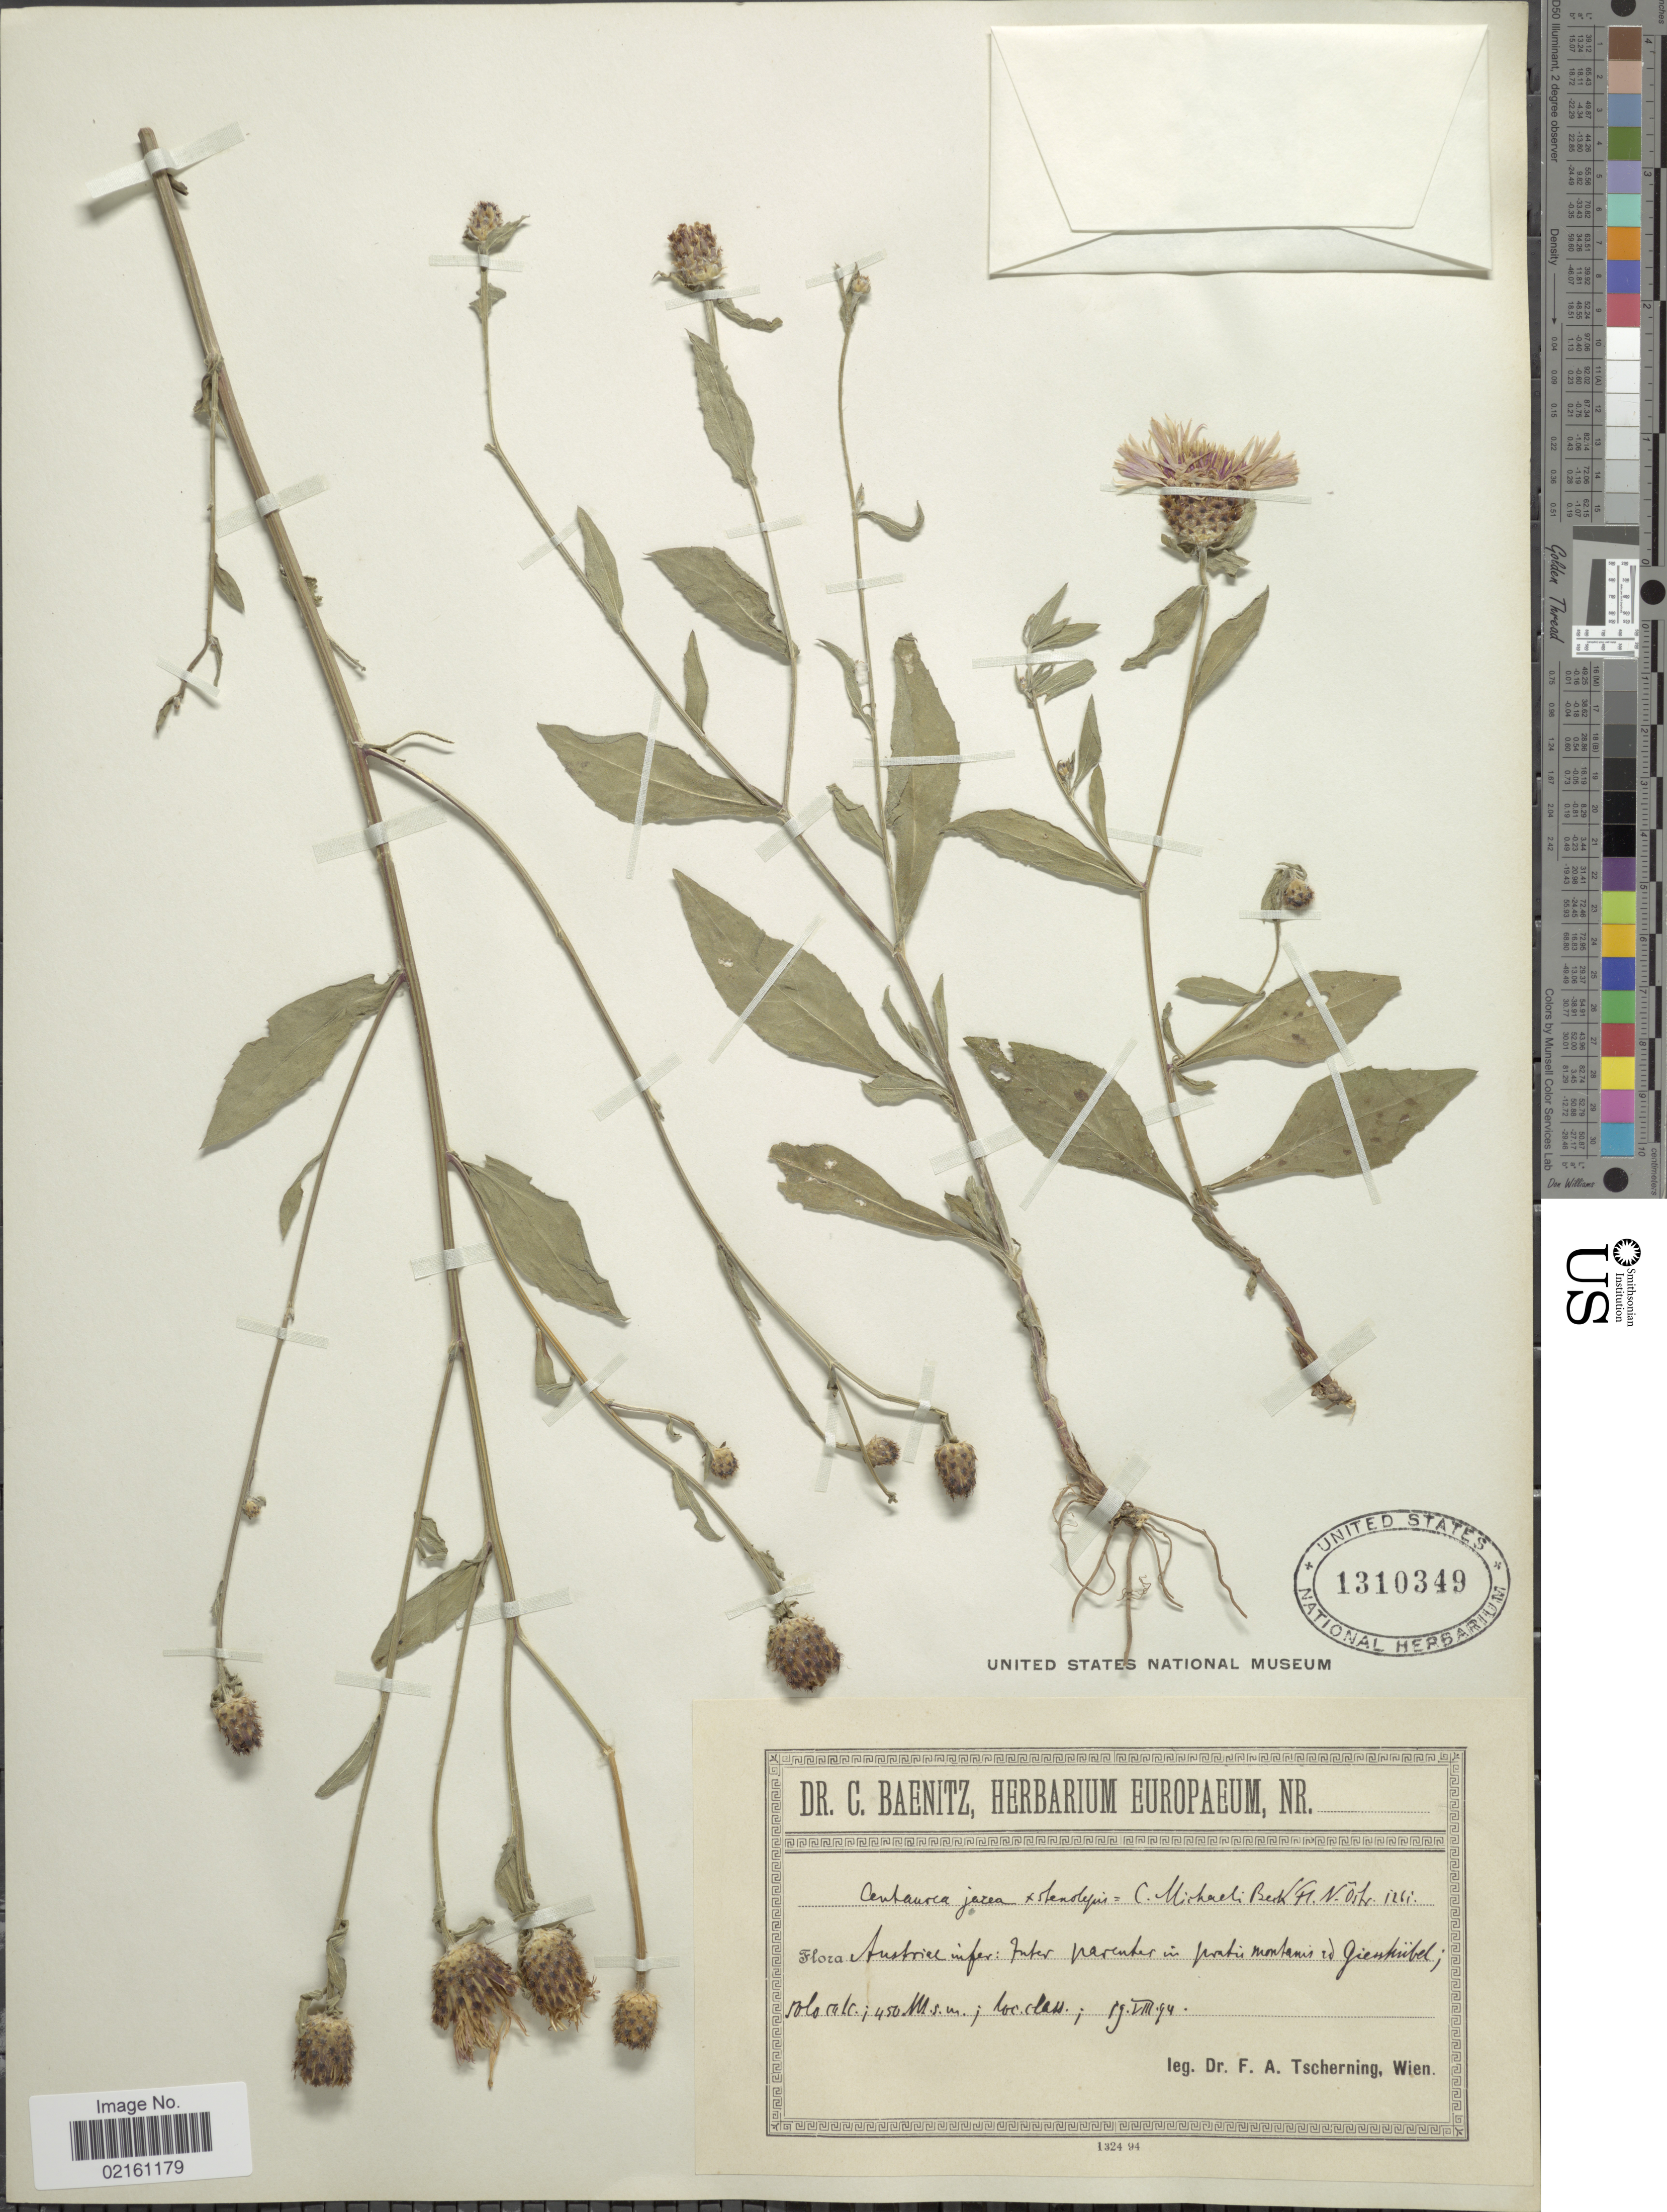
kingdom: Plantae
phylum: Tracheophyta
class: Magnoliopsida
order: Asterales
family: Asteraceae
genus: Centaurea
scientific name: Centaurea jacea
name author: L.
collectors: F. A. Tscherning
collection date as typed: Transcribed d/m/y: 19/8/94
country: Austria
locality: Austrial infer., inter Narenter, rd Gienhubel [interpreted]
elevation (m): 450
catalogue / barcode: US 1310349